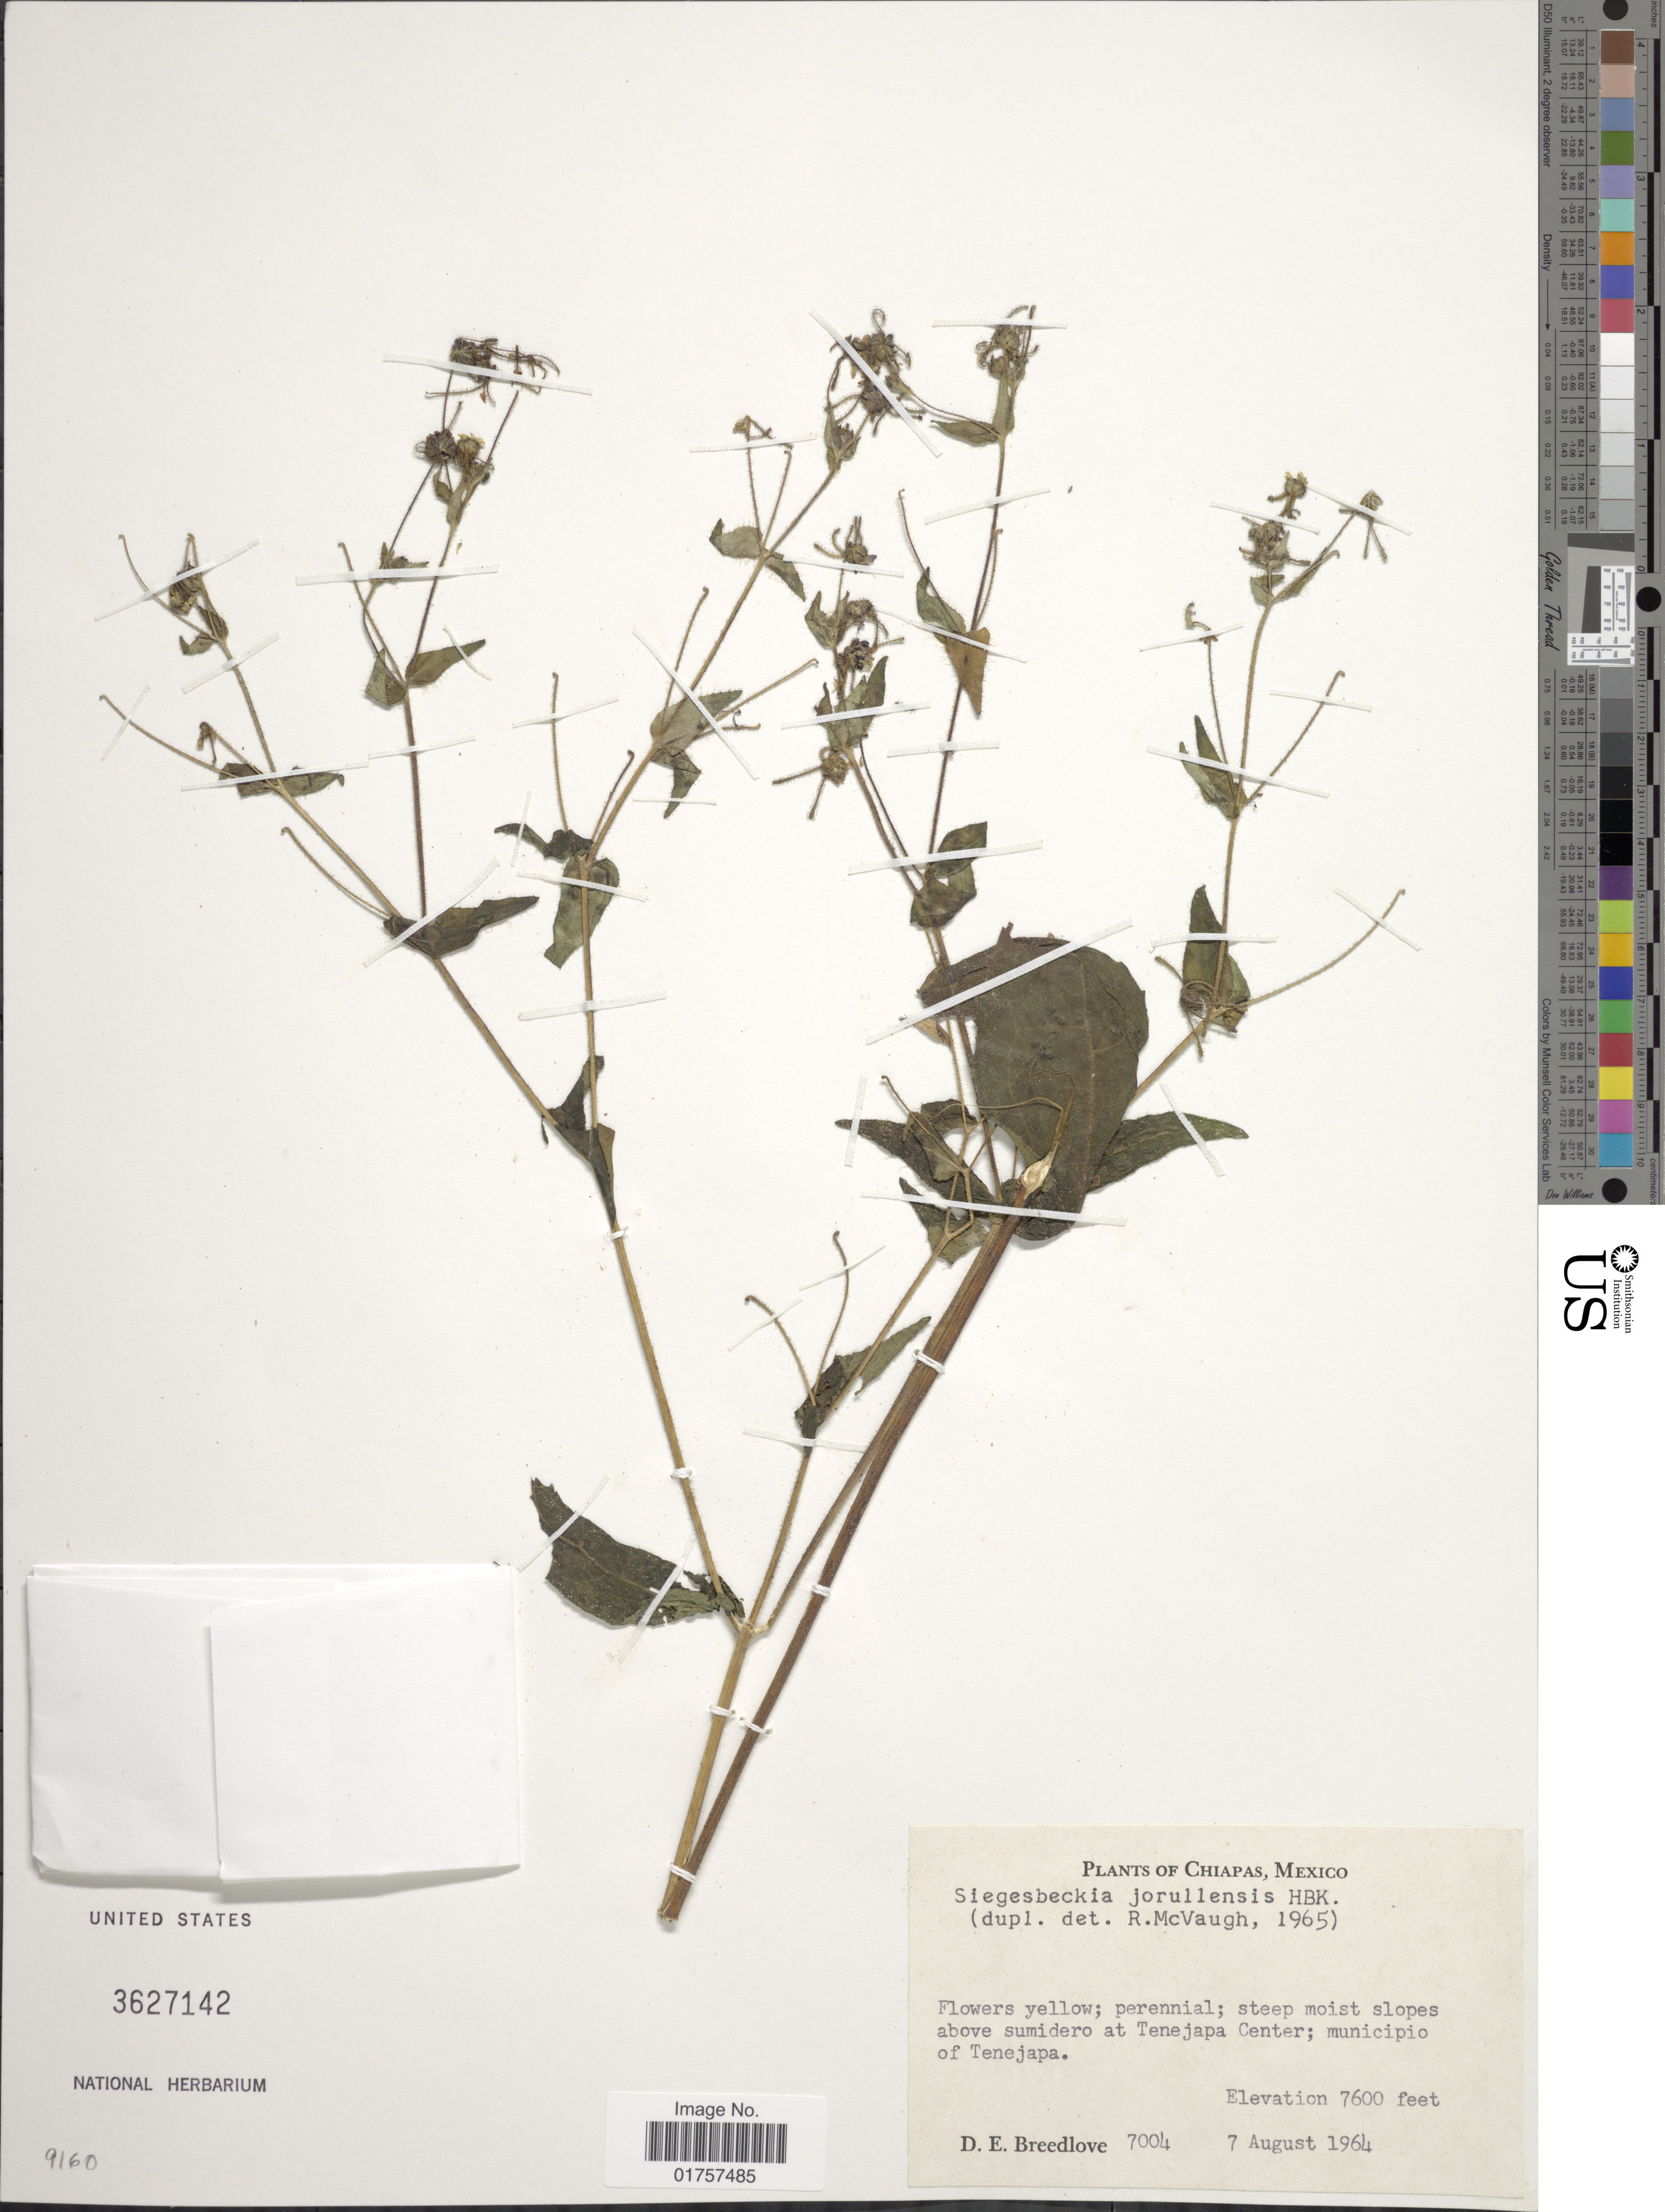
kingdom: Plantae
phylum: Tracheophyta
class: Magnoliopsida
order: Asterales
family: Asteraceae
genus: Sigesbeckia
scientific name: Sigesbeckia jorullensis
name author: Kunth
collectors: D. E. Breedlove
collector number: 7004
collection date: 1964-08-07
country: Mexico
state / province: Chiapas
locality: Above sumidero at Tenejapa Center; municipio of Tenejapa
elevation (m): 2316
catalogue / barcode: US 3627142